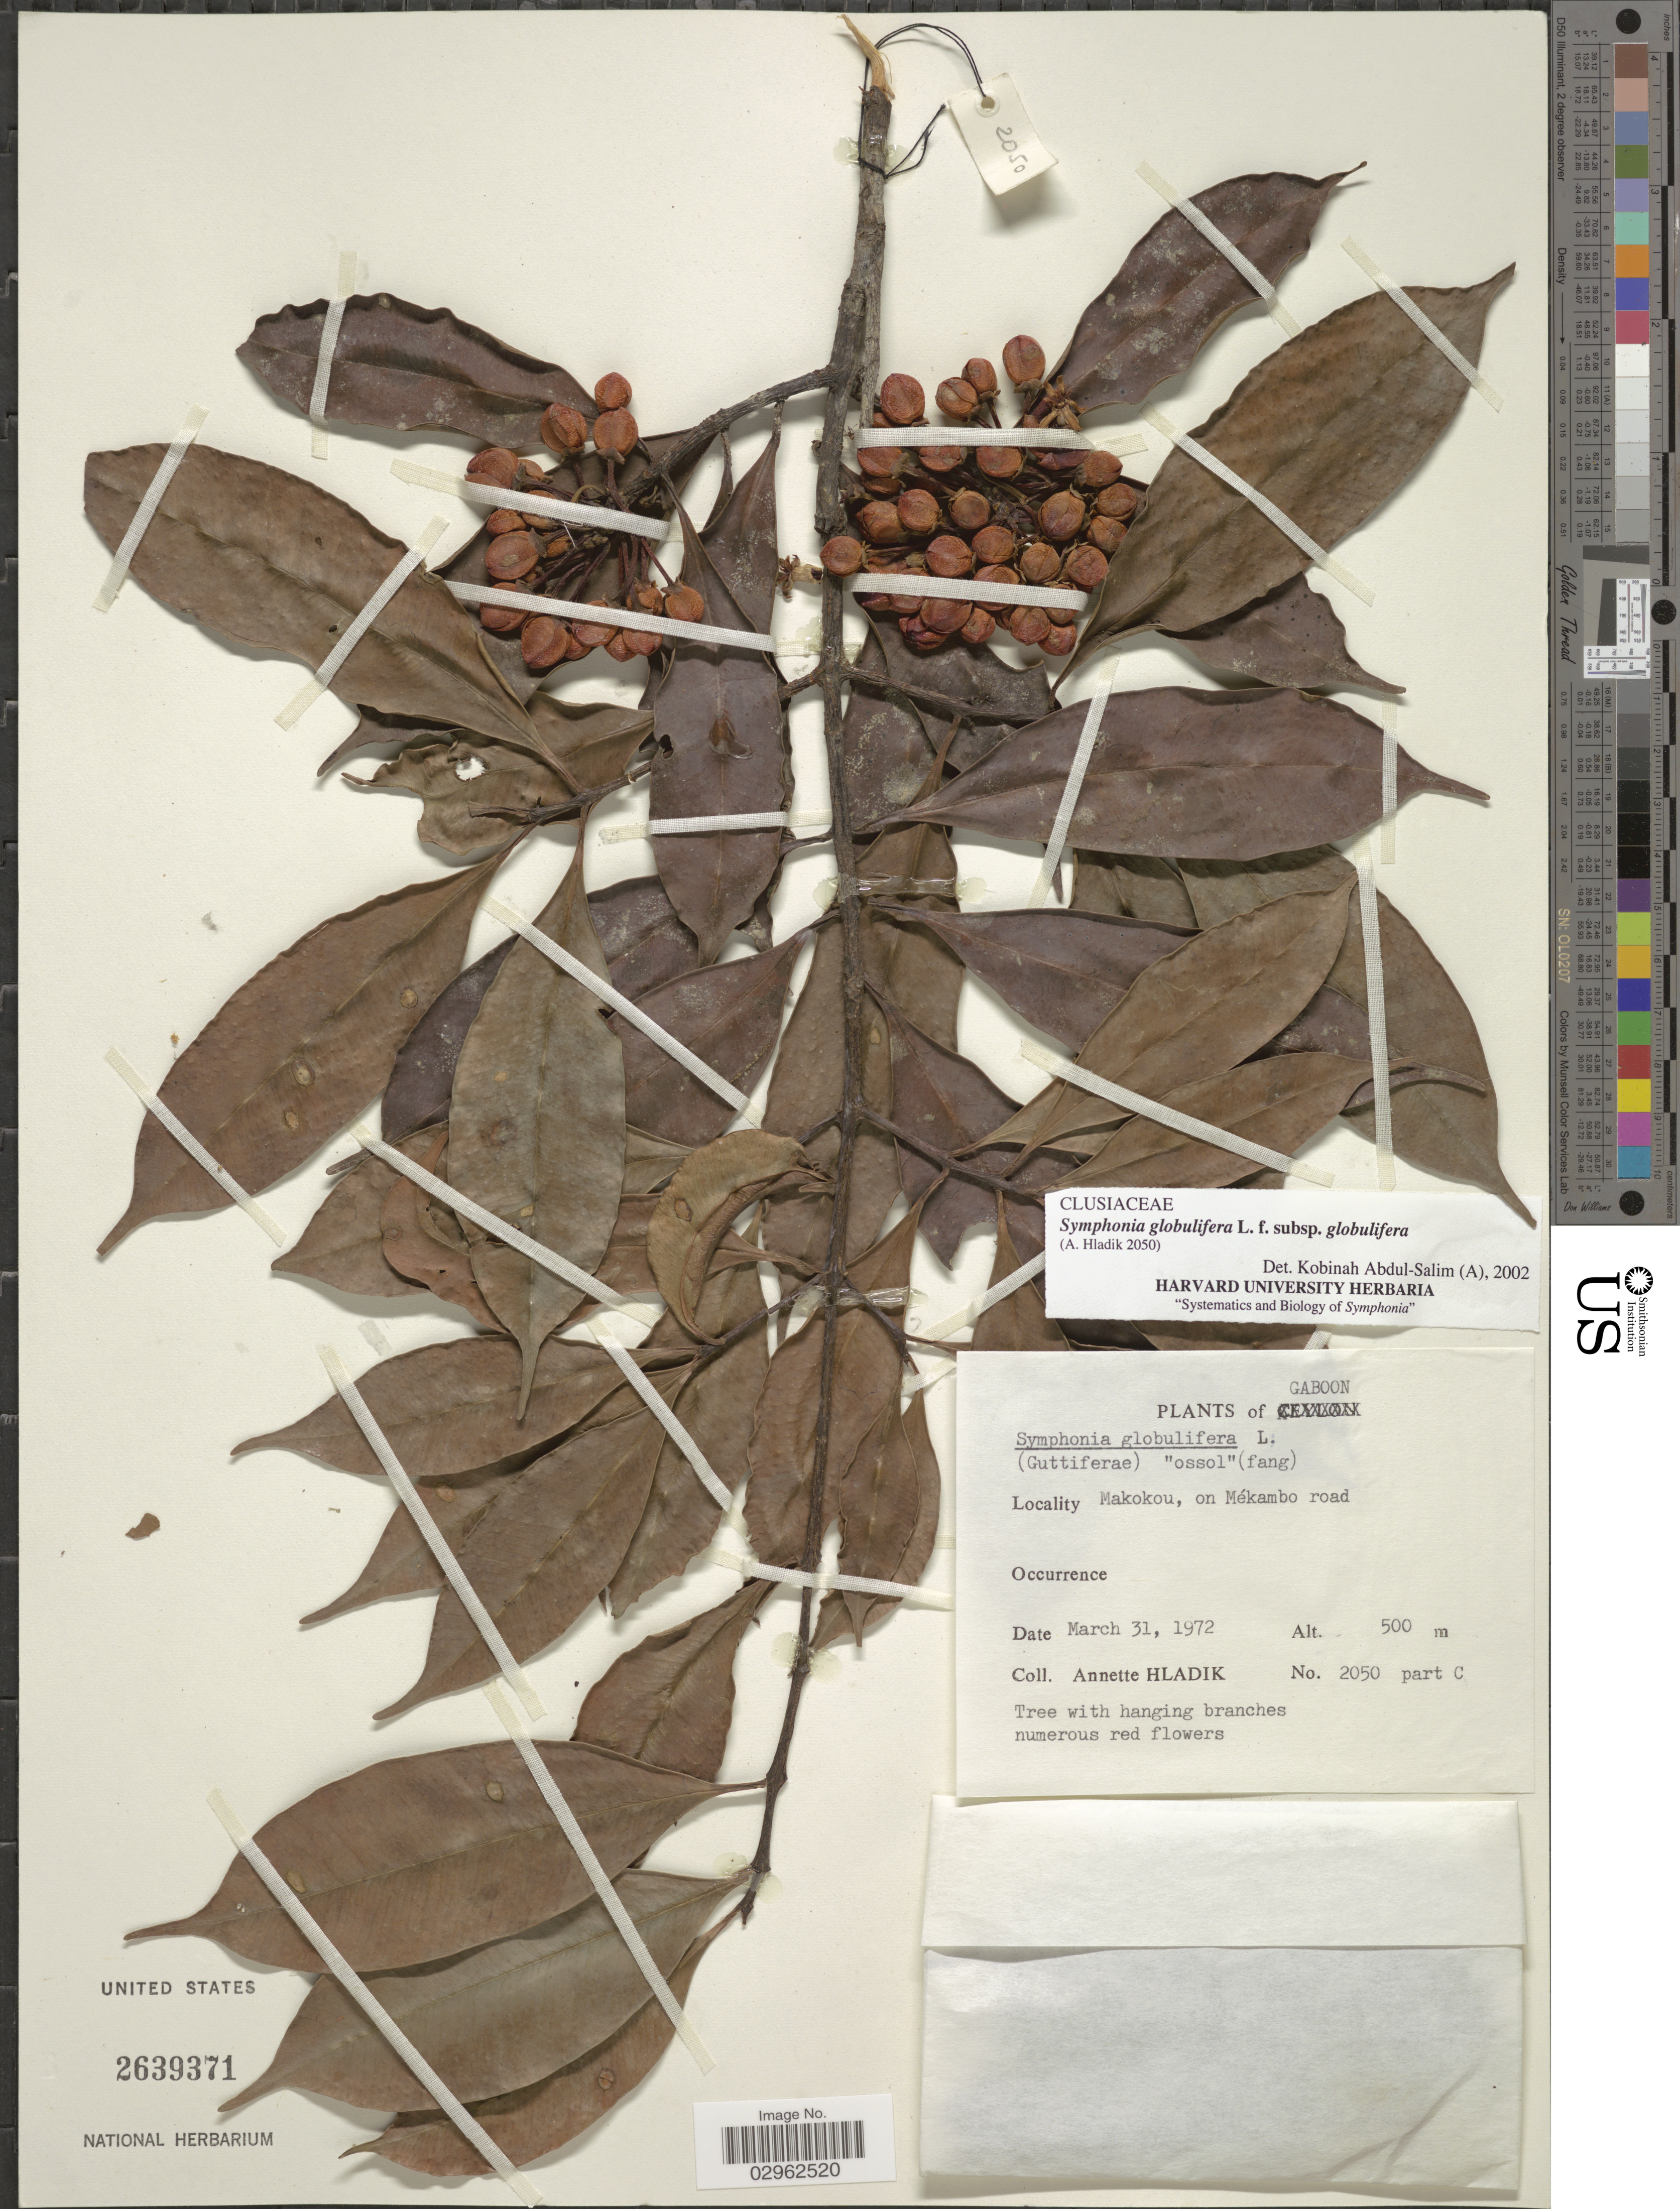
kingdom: Plantae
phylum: Tracheophyta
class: Magnoliopsida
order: Malpighiales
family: Clusiaceae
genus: Symphonia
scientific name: Symphonia globulifera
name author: L. f.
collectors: A. Hladik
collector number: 2050 part C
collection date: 1972-03-31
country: Gabon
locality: Makokou, on Mékambo road.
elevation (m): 500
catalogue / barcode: US 2639371